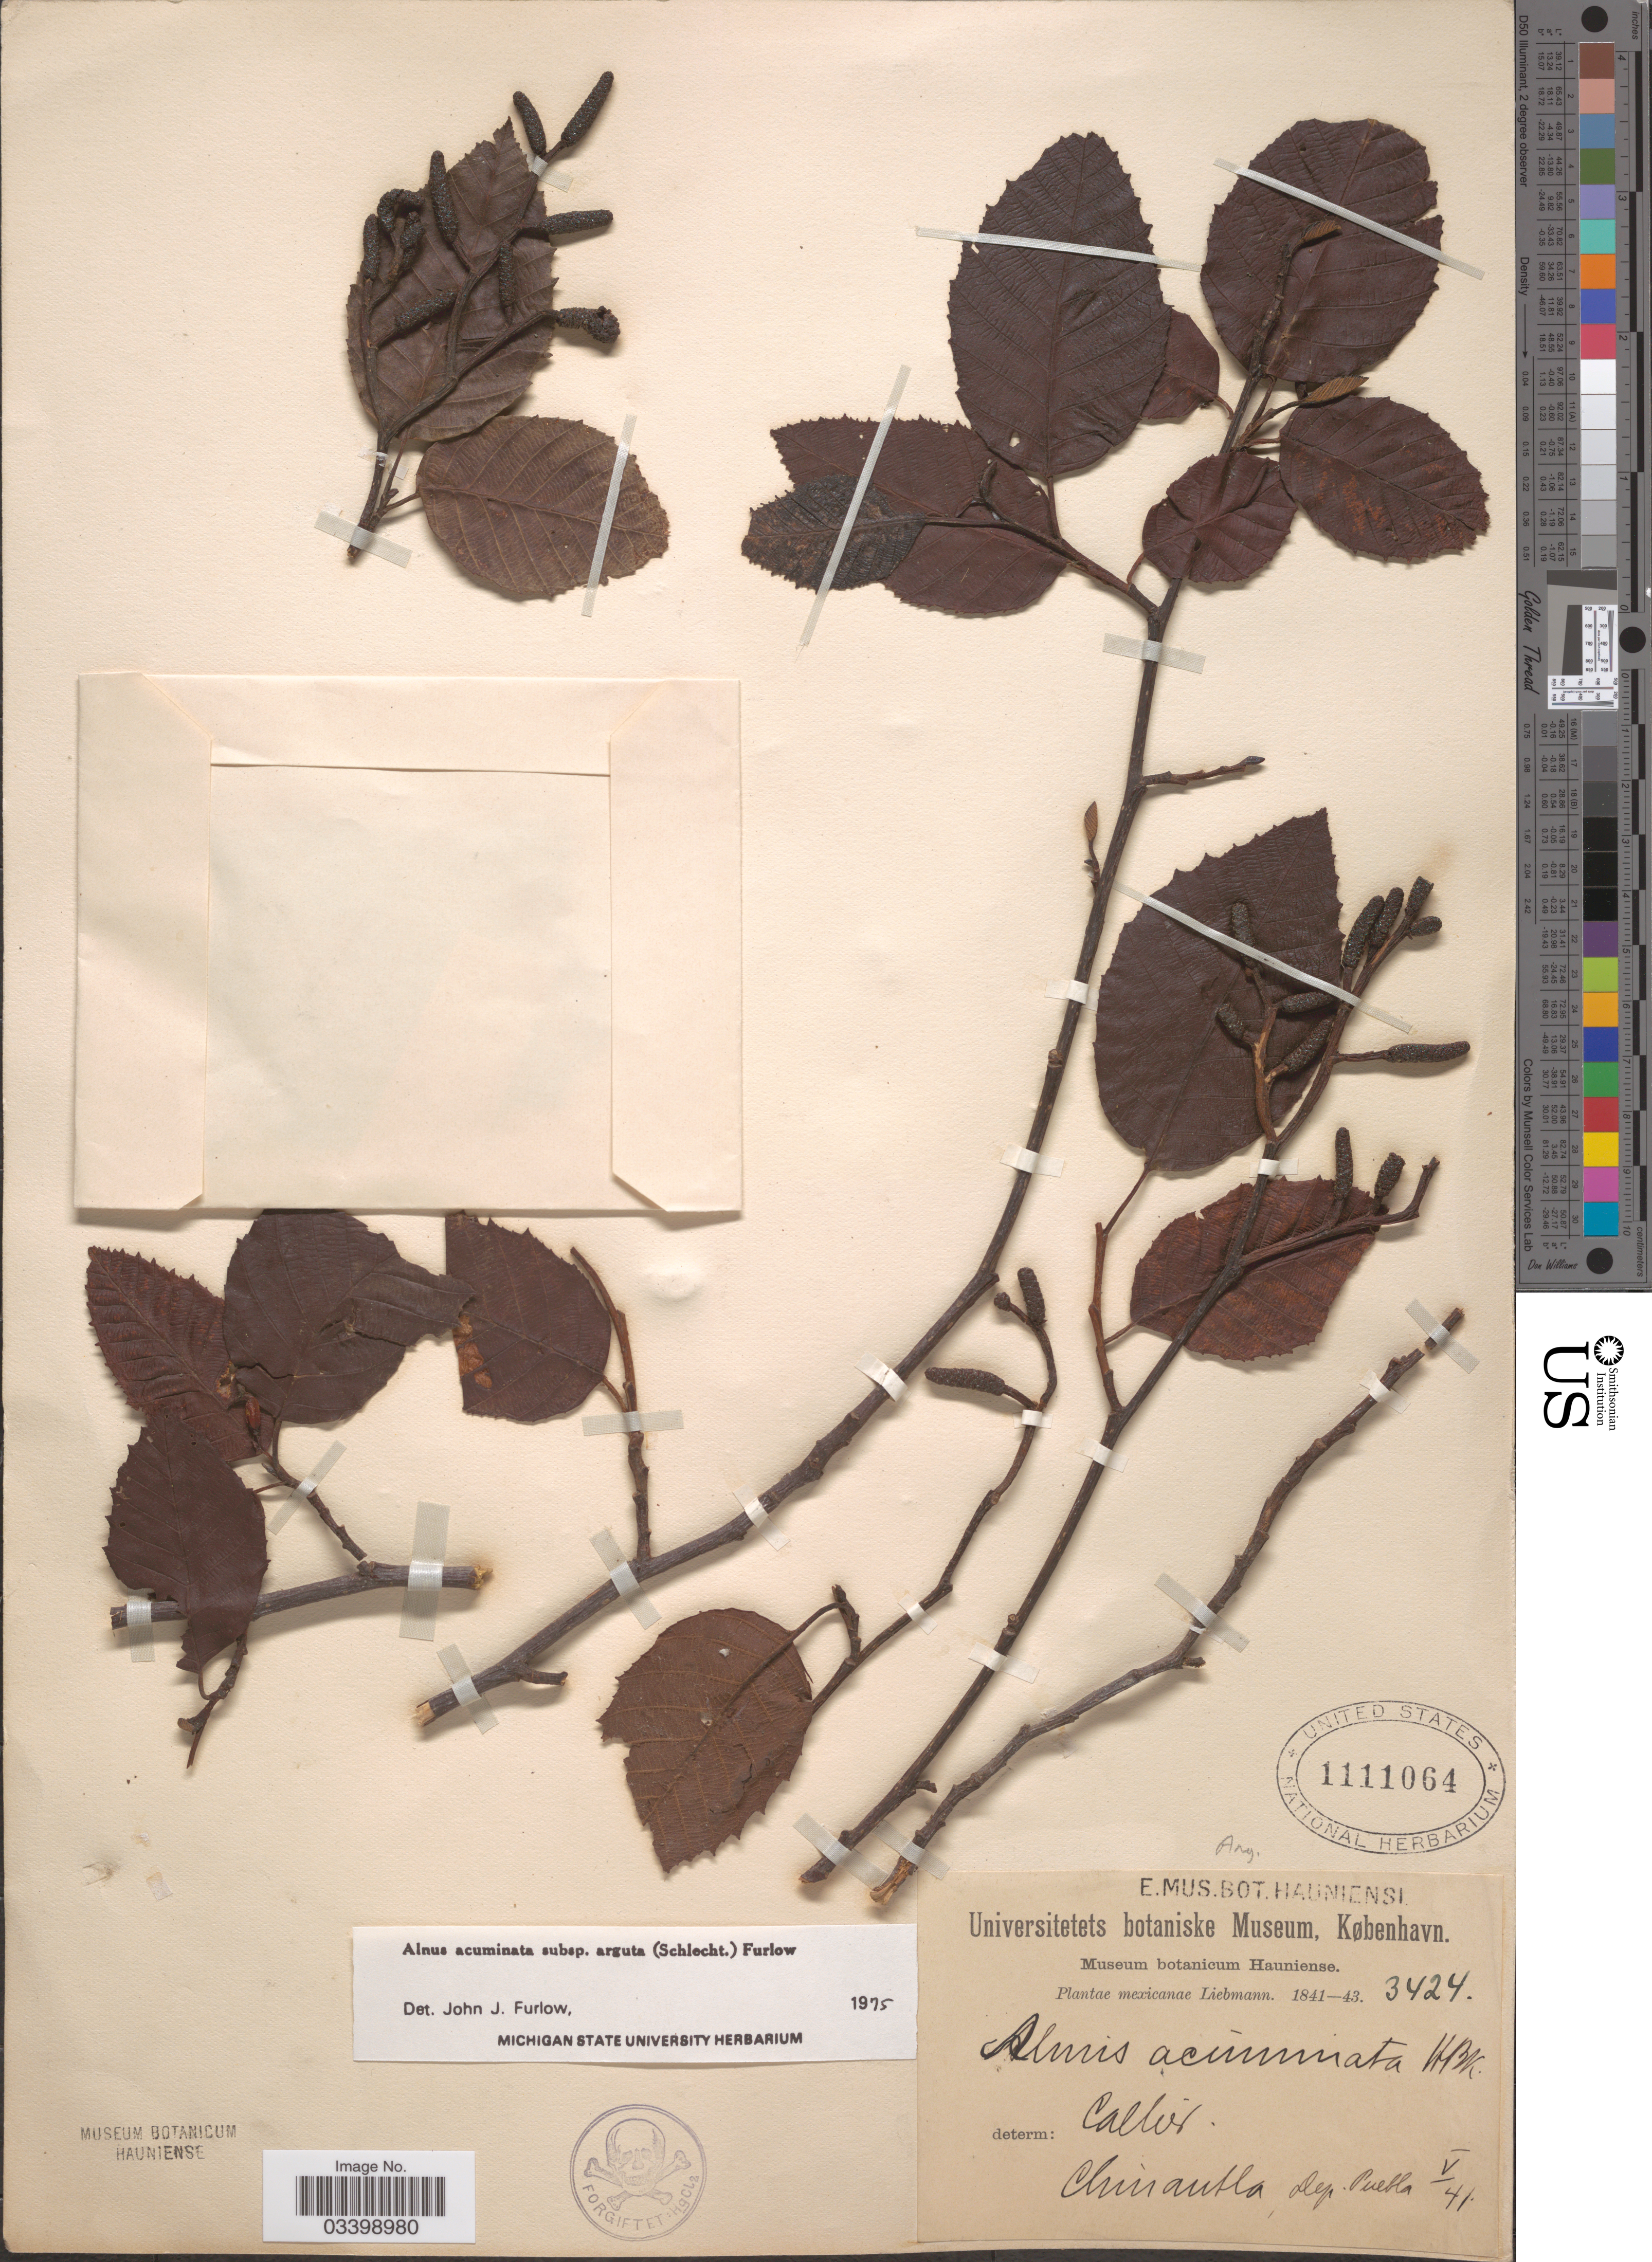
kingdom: Plantae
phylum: Tracheophyta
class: Magnoliopsida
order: Fagales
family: Betulaceae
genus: Alnus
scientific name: Alnus acuminata subsp. arguta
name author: (Schltdl.) Furlow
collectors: Liebmann, --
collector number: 3424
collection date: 1841-05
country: Mexico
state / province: Puebla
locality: Chinautla, Dep. Puebla.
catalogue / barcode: US 1111064